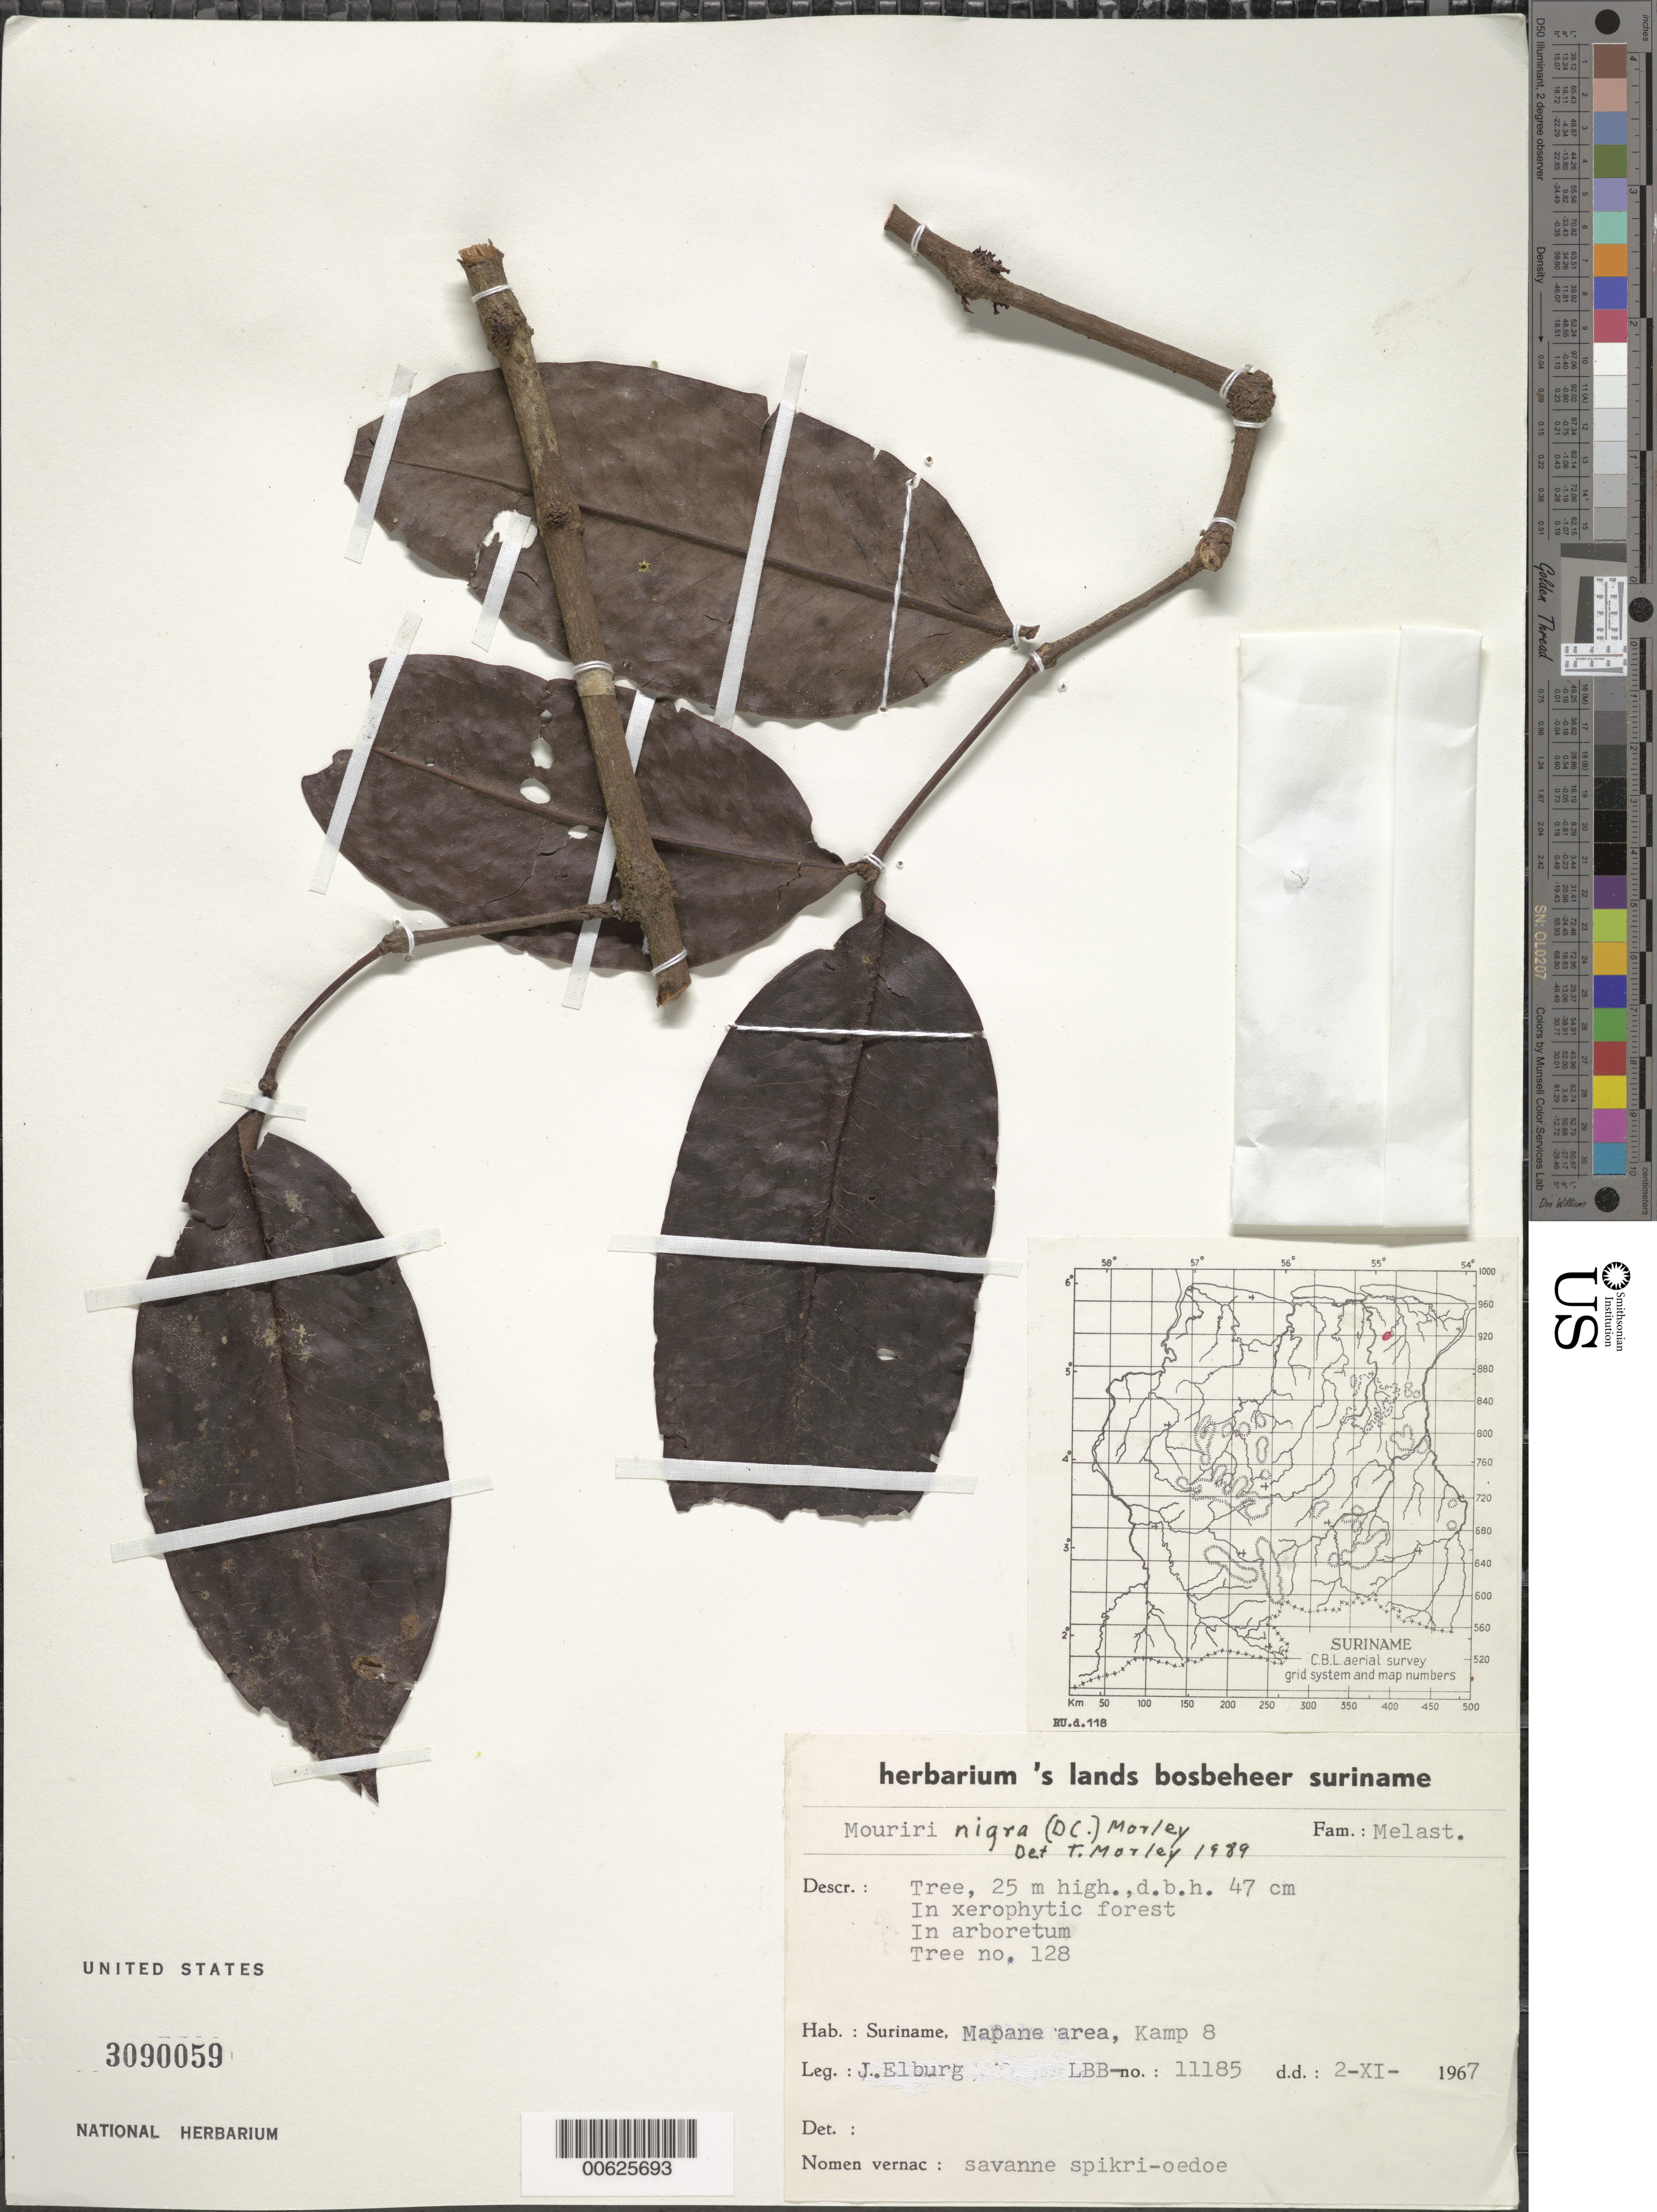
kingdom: Plantae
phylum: Tracheophyta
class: Magnoliopsida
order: Myrtales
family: Melastomataceae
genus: Mouriri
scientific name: Mouriri nigra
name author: (DC.) Morley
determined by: Morley, T.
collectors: J. Elburg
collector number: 11185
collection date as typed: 2-Nov-67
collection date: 1967-11-02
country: Suriname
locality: Jodensavanne-Mapane kreek area, Kamp 8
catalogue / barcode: US 3090059